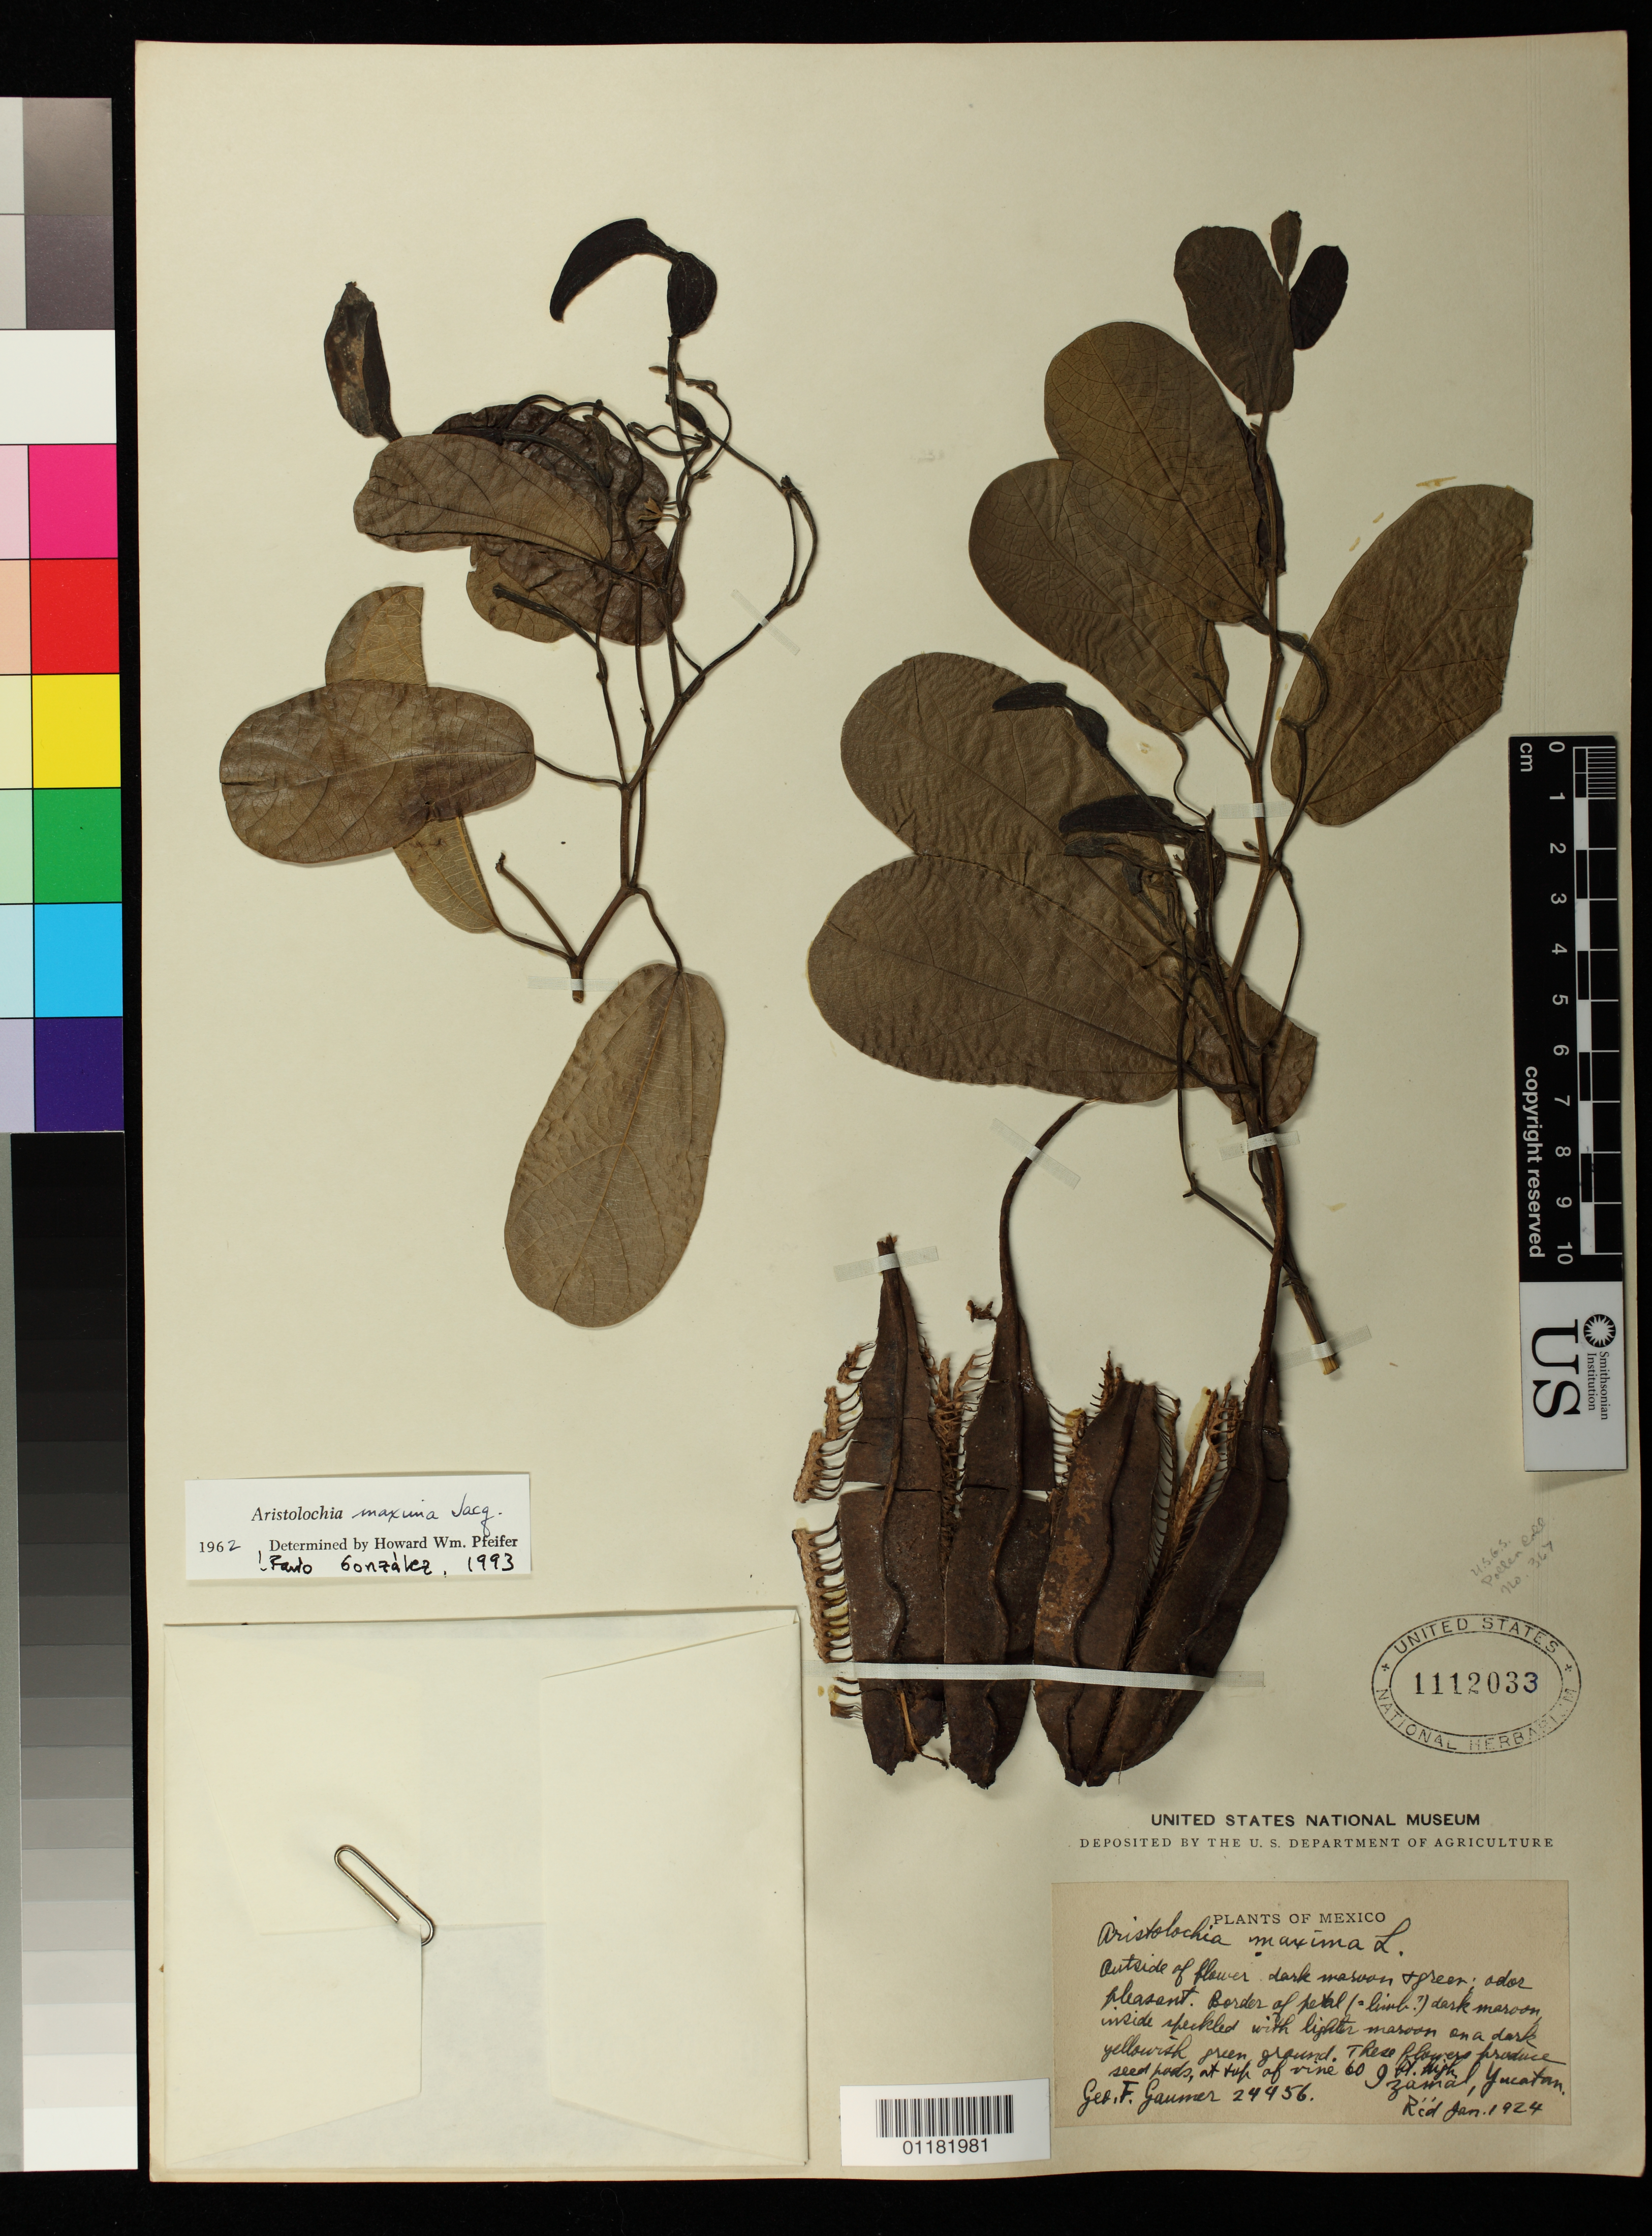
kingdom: Plantae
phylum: Tracheophyta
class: Magnoliopsida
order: Piperales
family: Aristolochiaceae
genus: Aristolochia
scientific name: Aristolochia maxima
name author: Jacq.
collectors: G. F. Gaumer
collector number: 24456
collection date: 1924-01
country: Mexico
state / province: Yucatán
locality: Izamal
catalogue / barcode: US 1112033